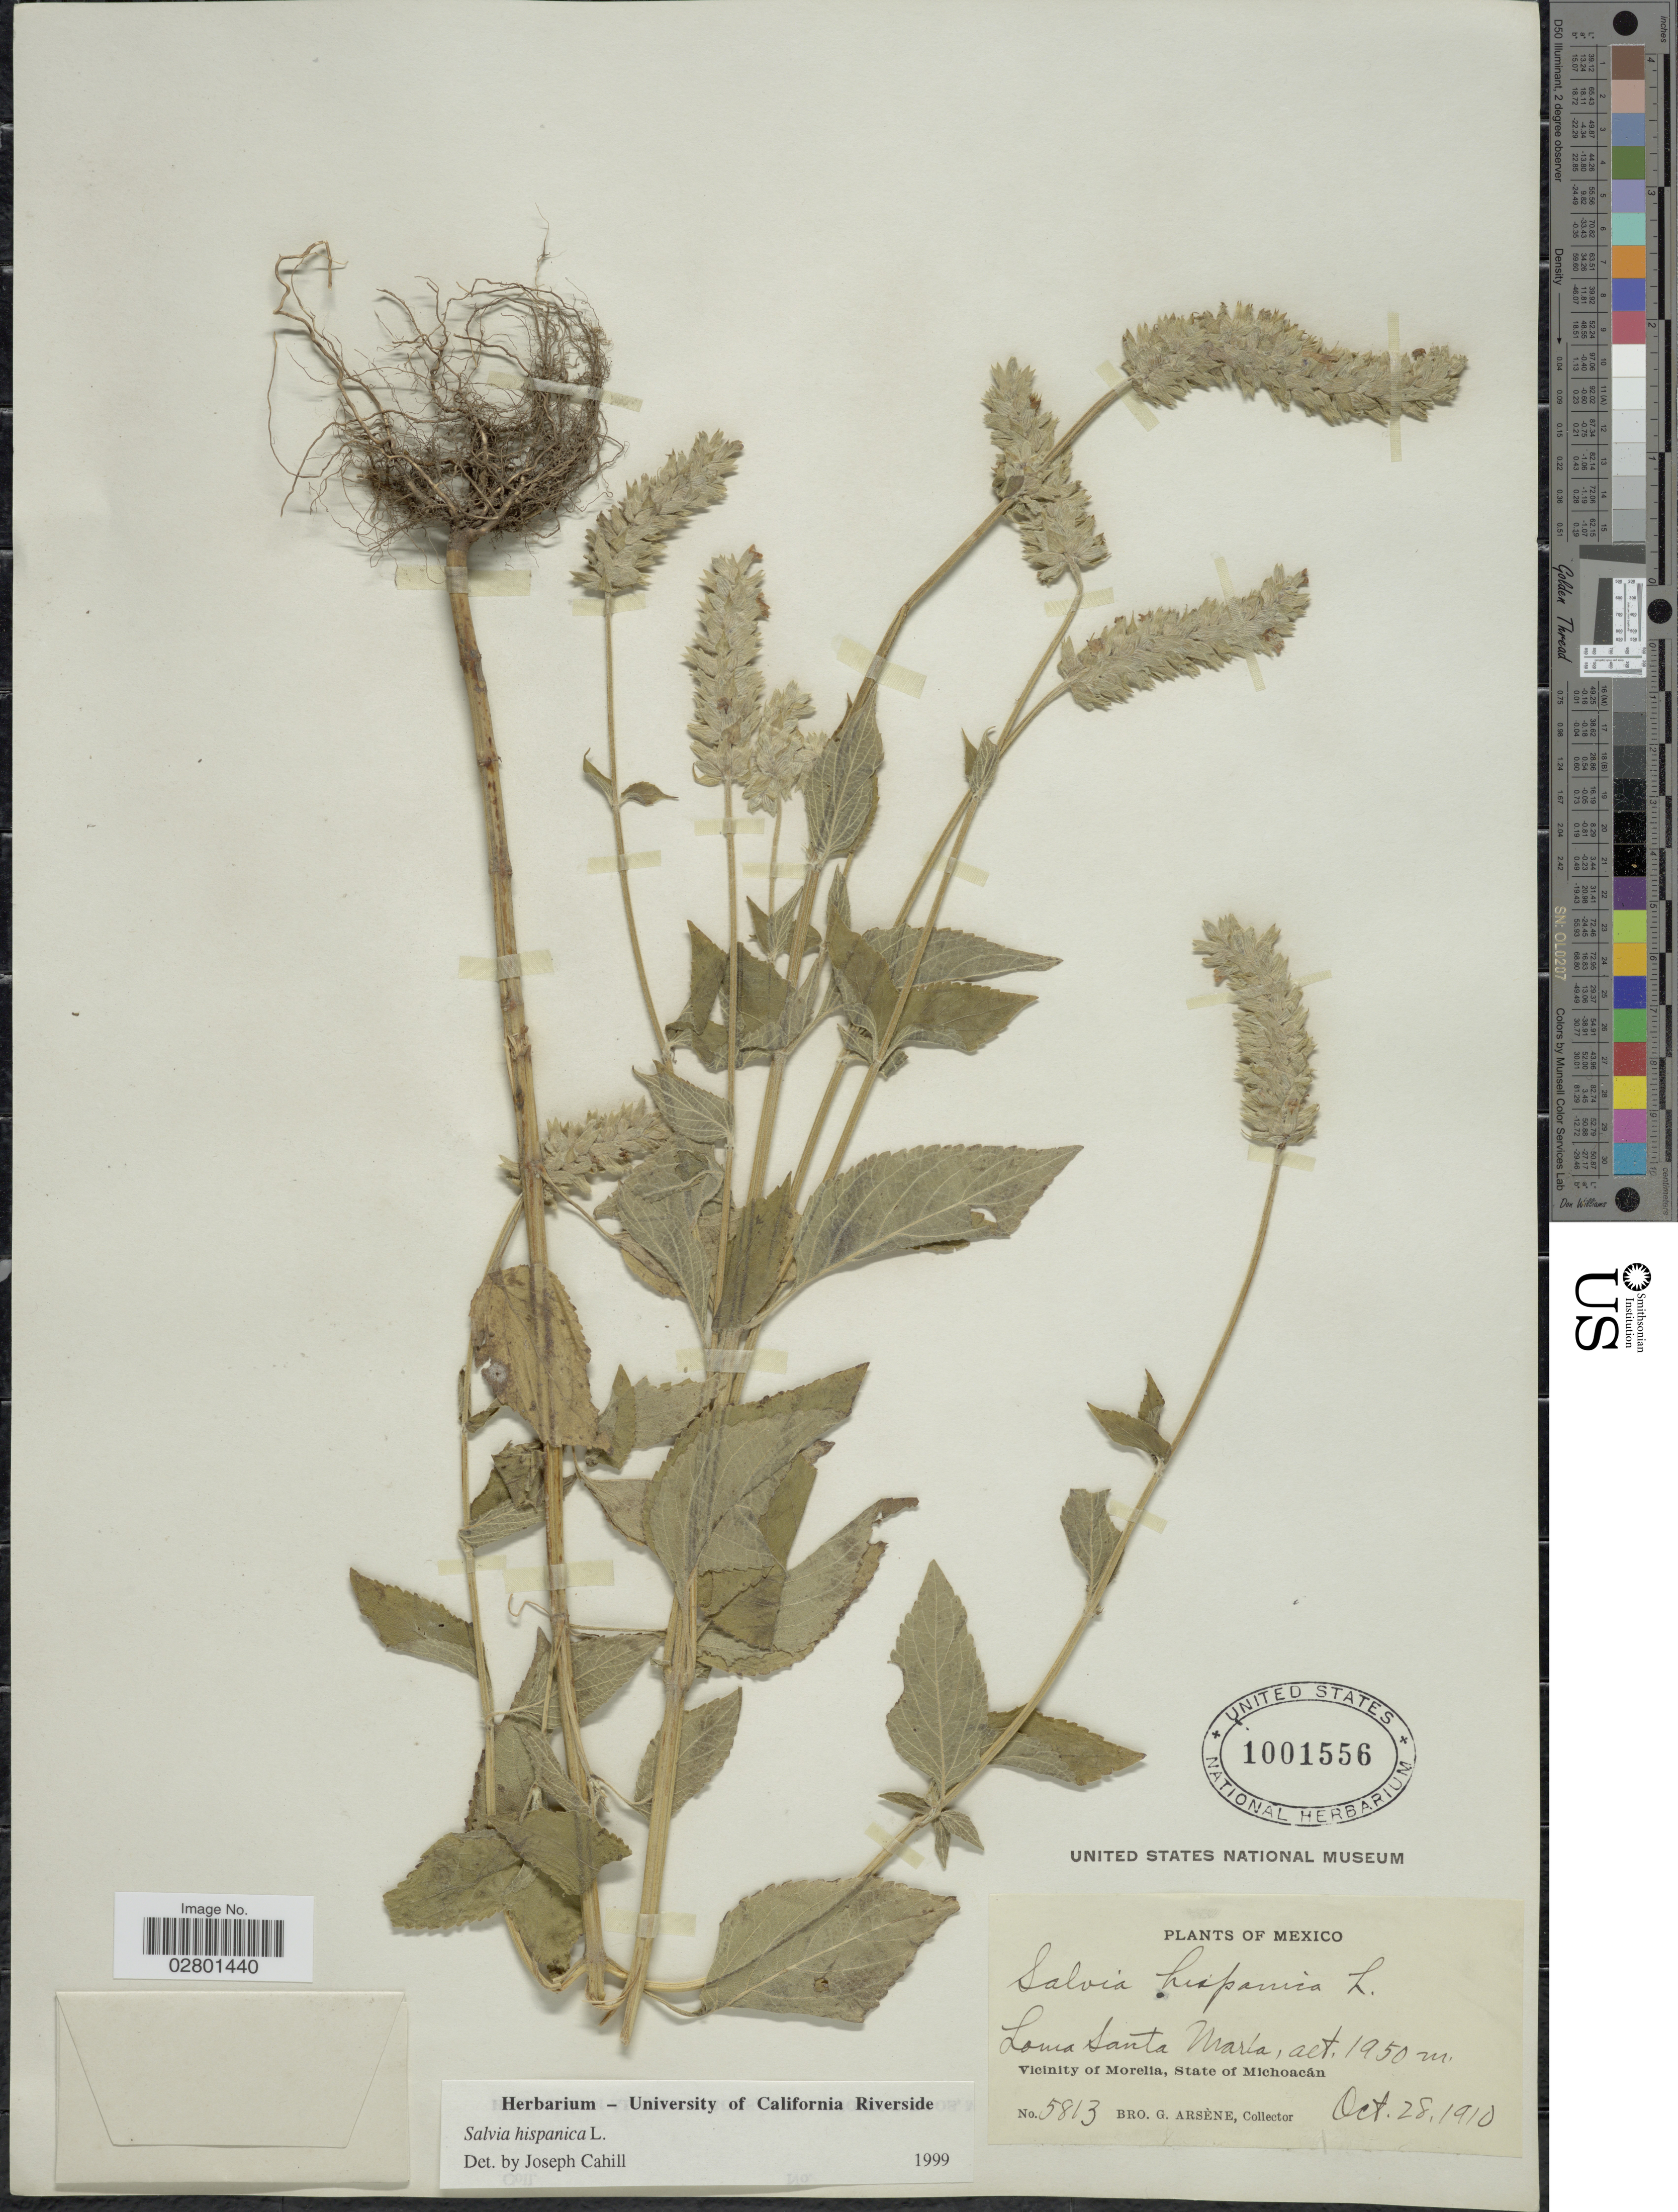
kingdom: Plantae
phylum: Tracheophyta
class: Magnoliopsida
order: Lamiales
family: Lamiaceae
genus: Salvia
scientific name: Salvia hispanica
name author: L.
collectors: Bro. G. Arsène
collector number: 5813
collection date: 1910-10-28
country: Mexico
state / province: Michoacán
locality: Loma Santa Marta, Vicinity of Moreila.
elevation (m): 1950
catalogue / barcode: US 1001556